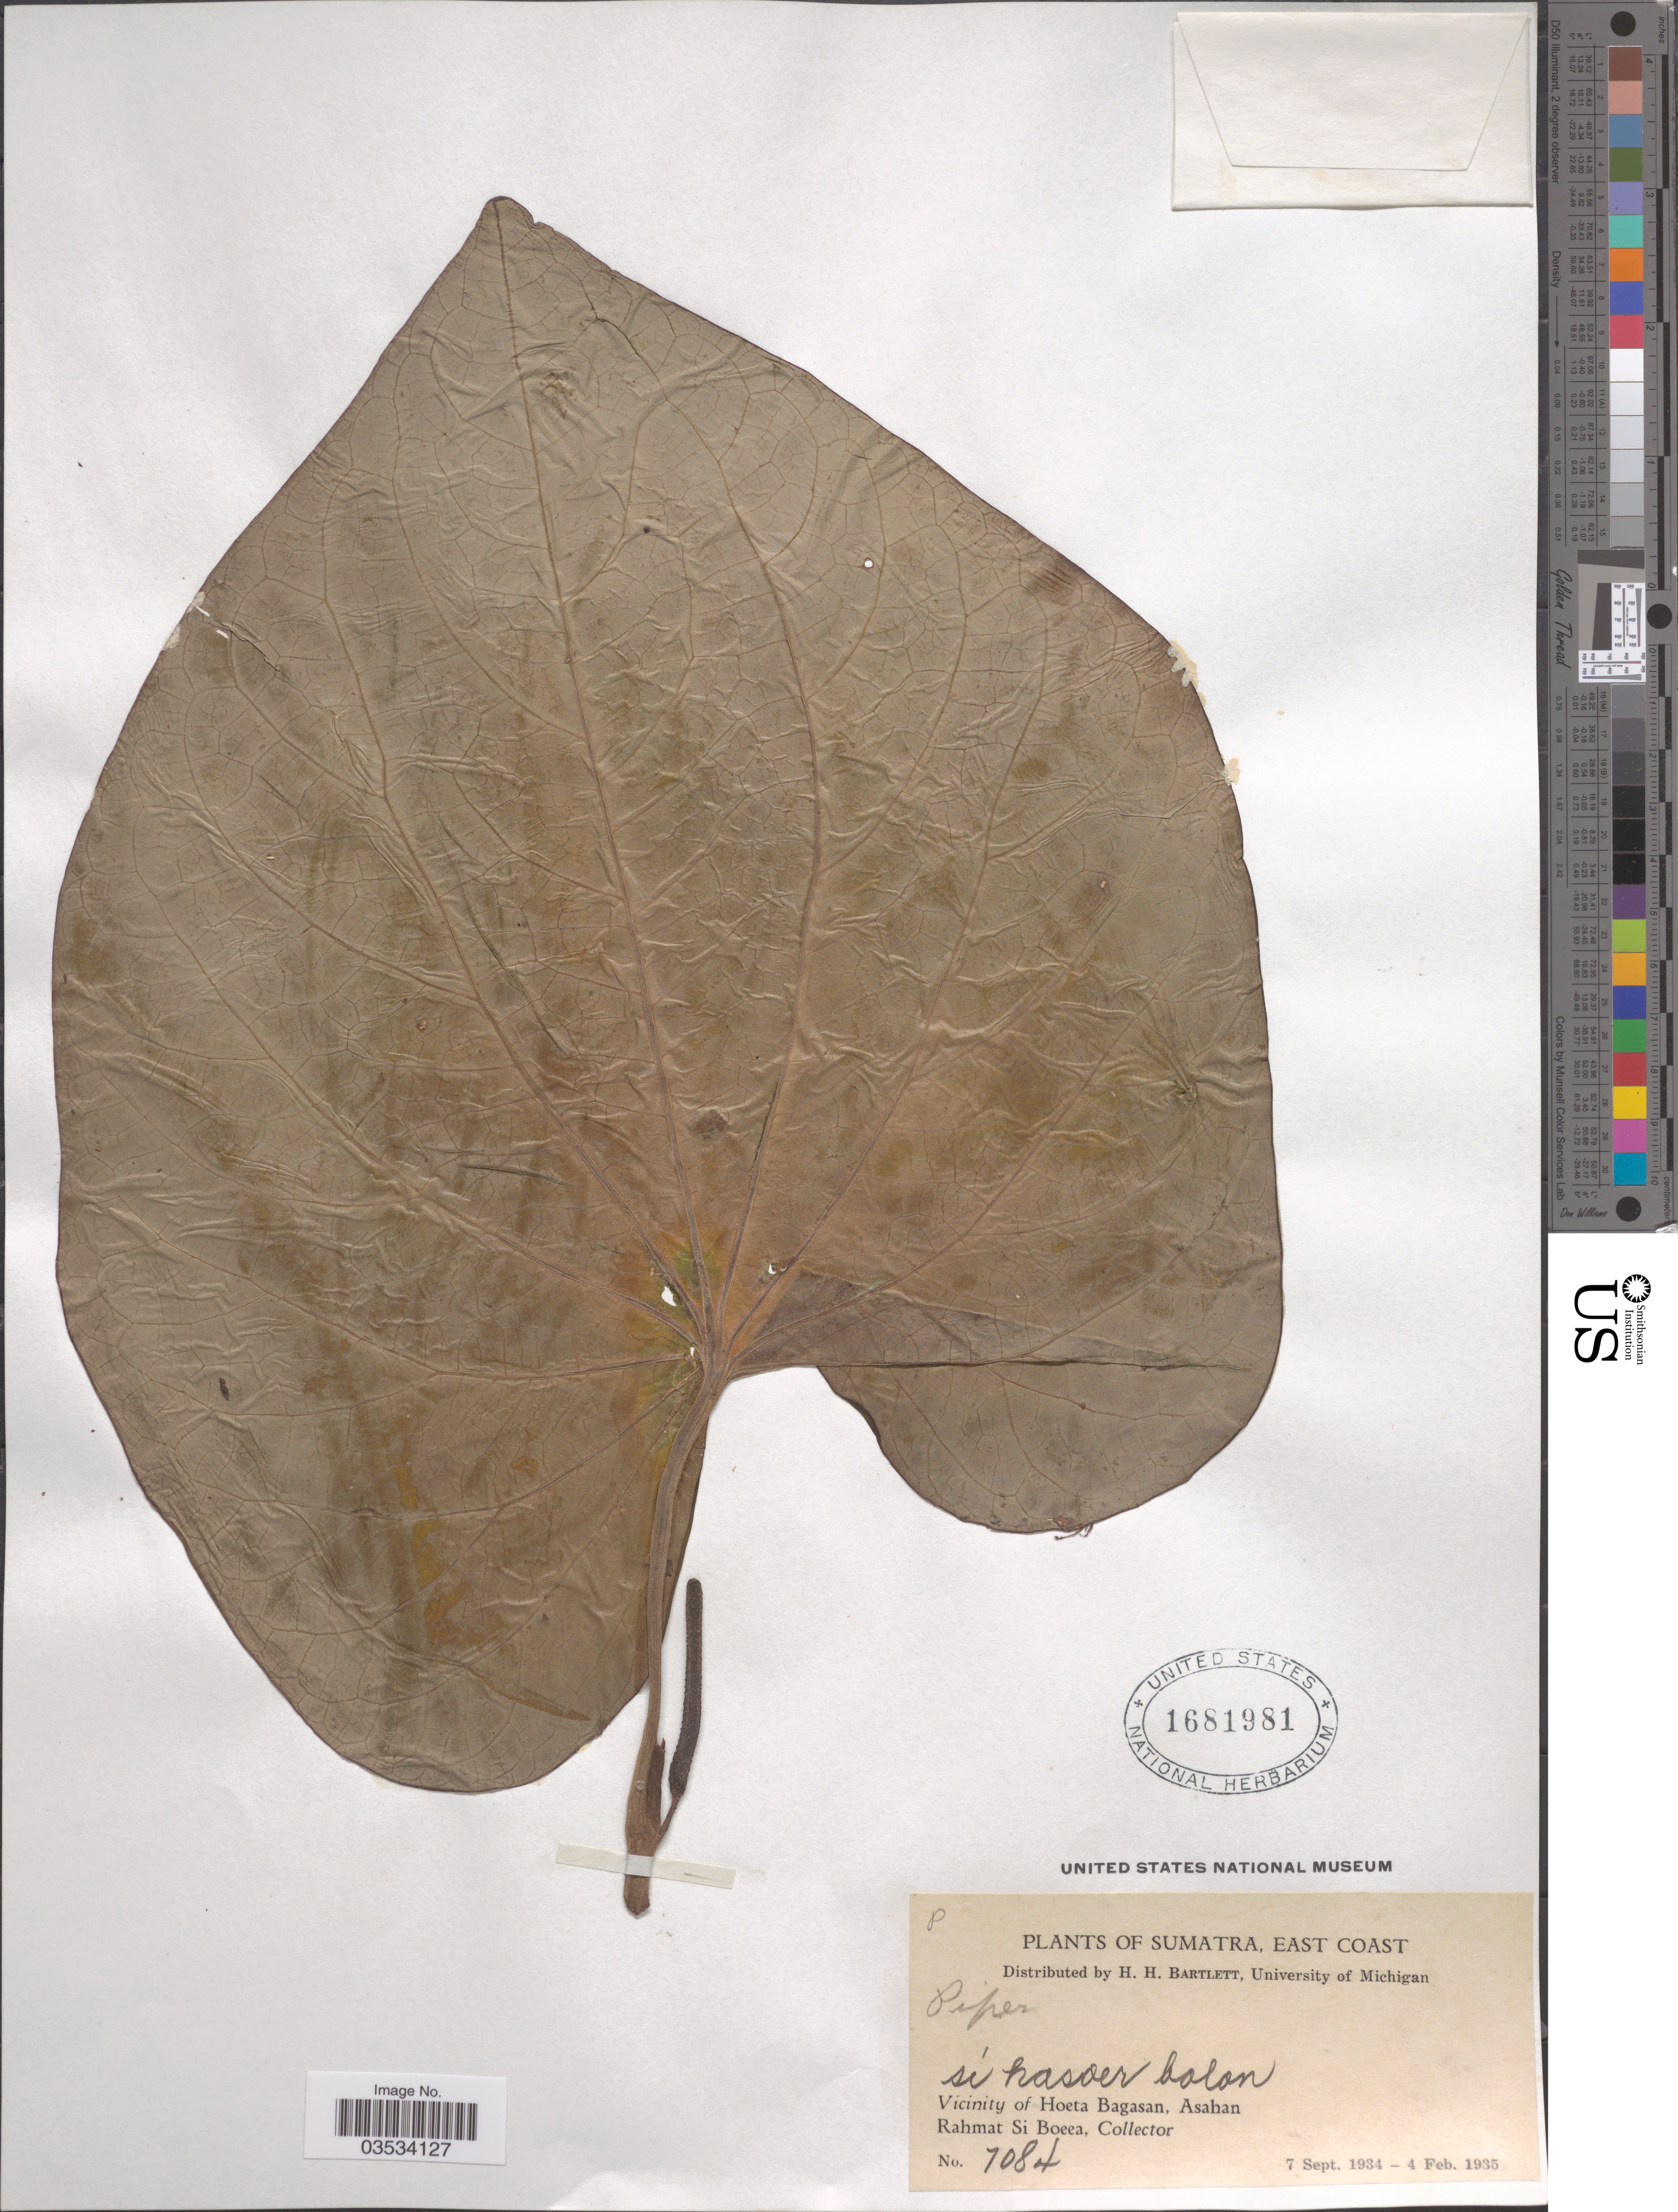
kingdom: Plantae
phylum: Tracheophyta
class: Magnoliopsida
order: Piperales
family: Piperaceae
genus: Piper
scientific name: Piper sp.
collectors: Rahmat Si Boeea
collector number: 7084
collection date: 1934-09-07/1935-02-04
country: Indonesia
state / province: Sumatra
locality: East Coast. Vicinity of Hoeta Bagasan, Asahan.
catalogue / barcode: US 1681981